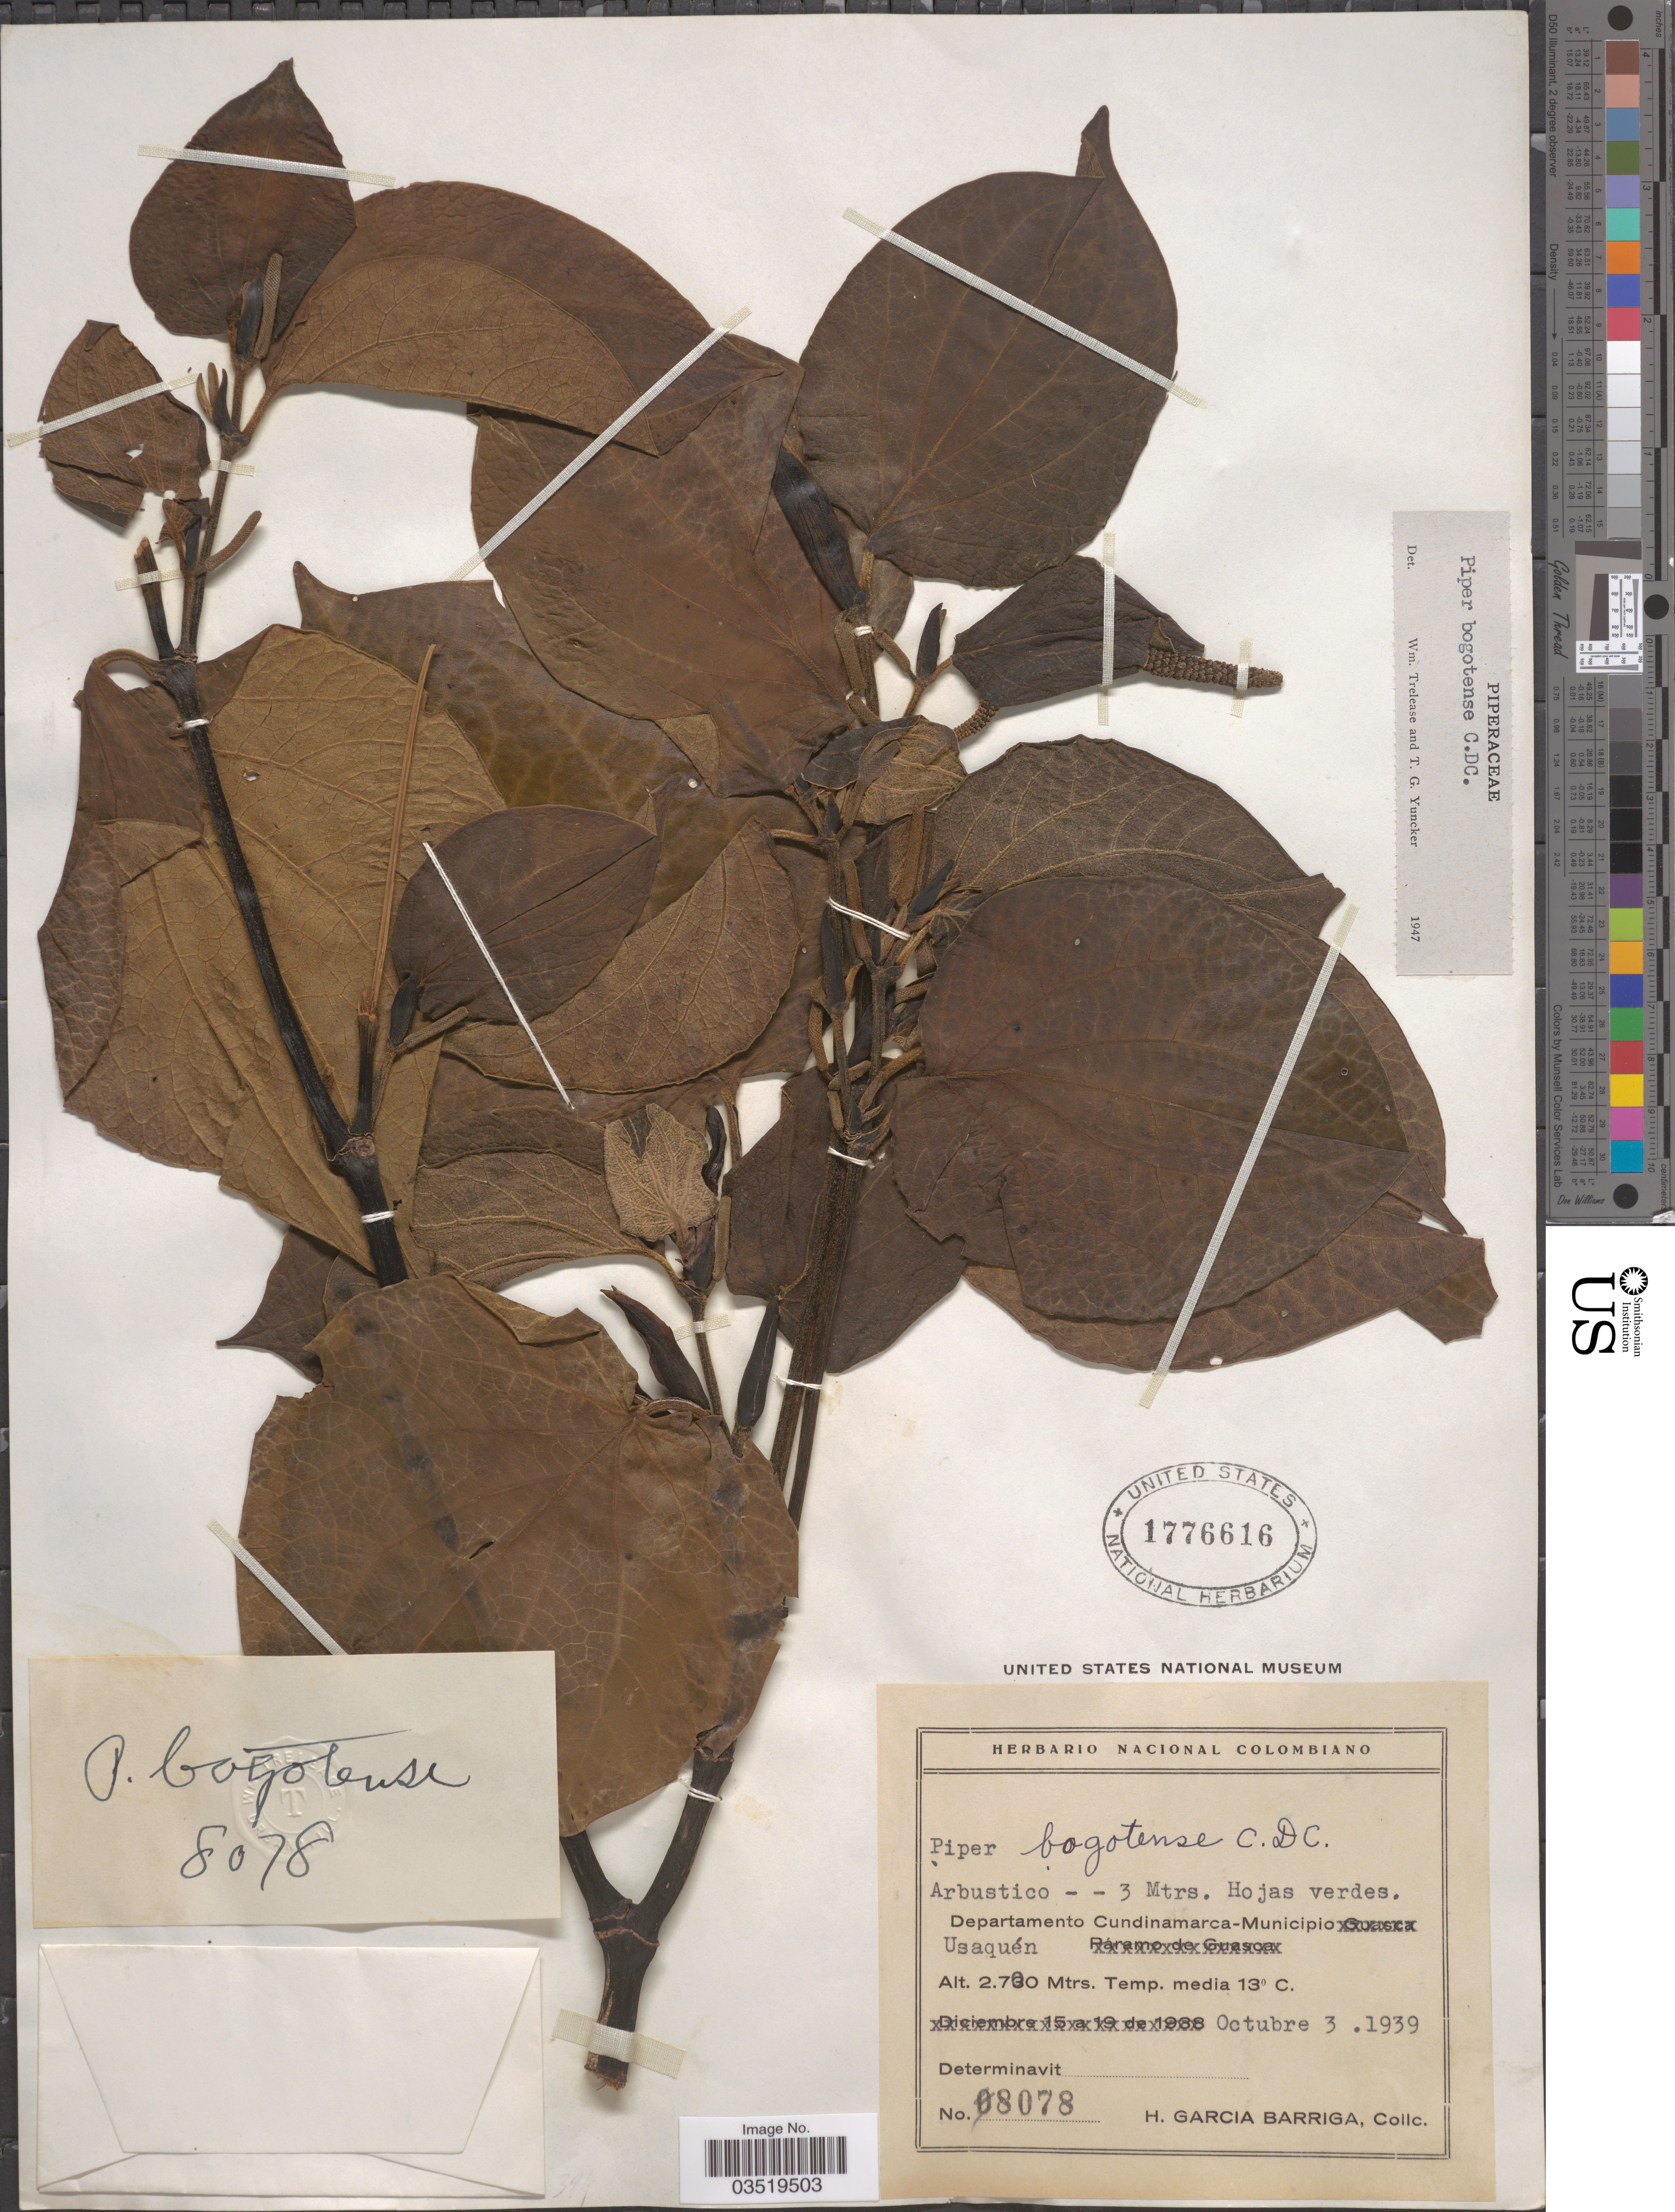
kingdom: Plantae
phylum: Tracheophyta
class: Magnoliopsida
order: Piperales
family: Piperaceae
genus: Piper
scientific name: Piper bogotense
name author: C. DC.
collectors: H. García Barriga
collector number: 8078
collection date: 1939-10-03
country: Colombia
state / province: Cundinamarca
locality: Departamento Cundinamarca-Municipio Usaquén.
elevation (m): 2700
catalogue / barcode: US 1776616